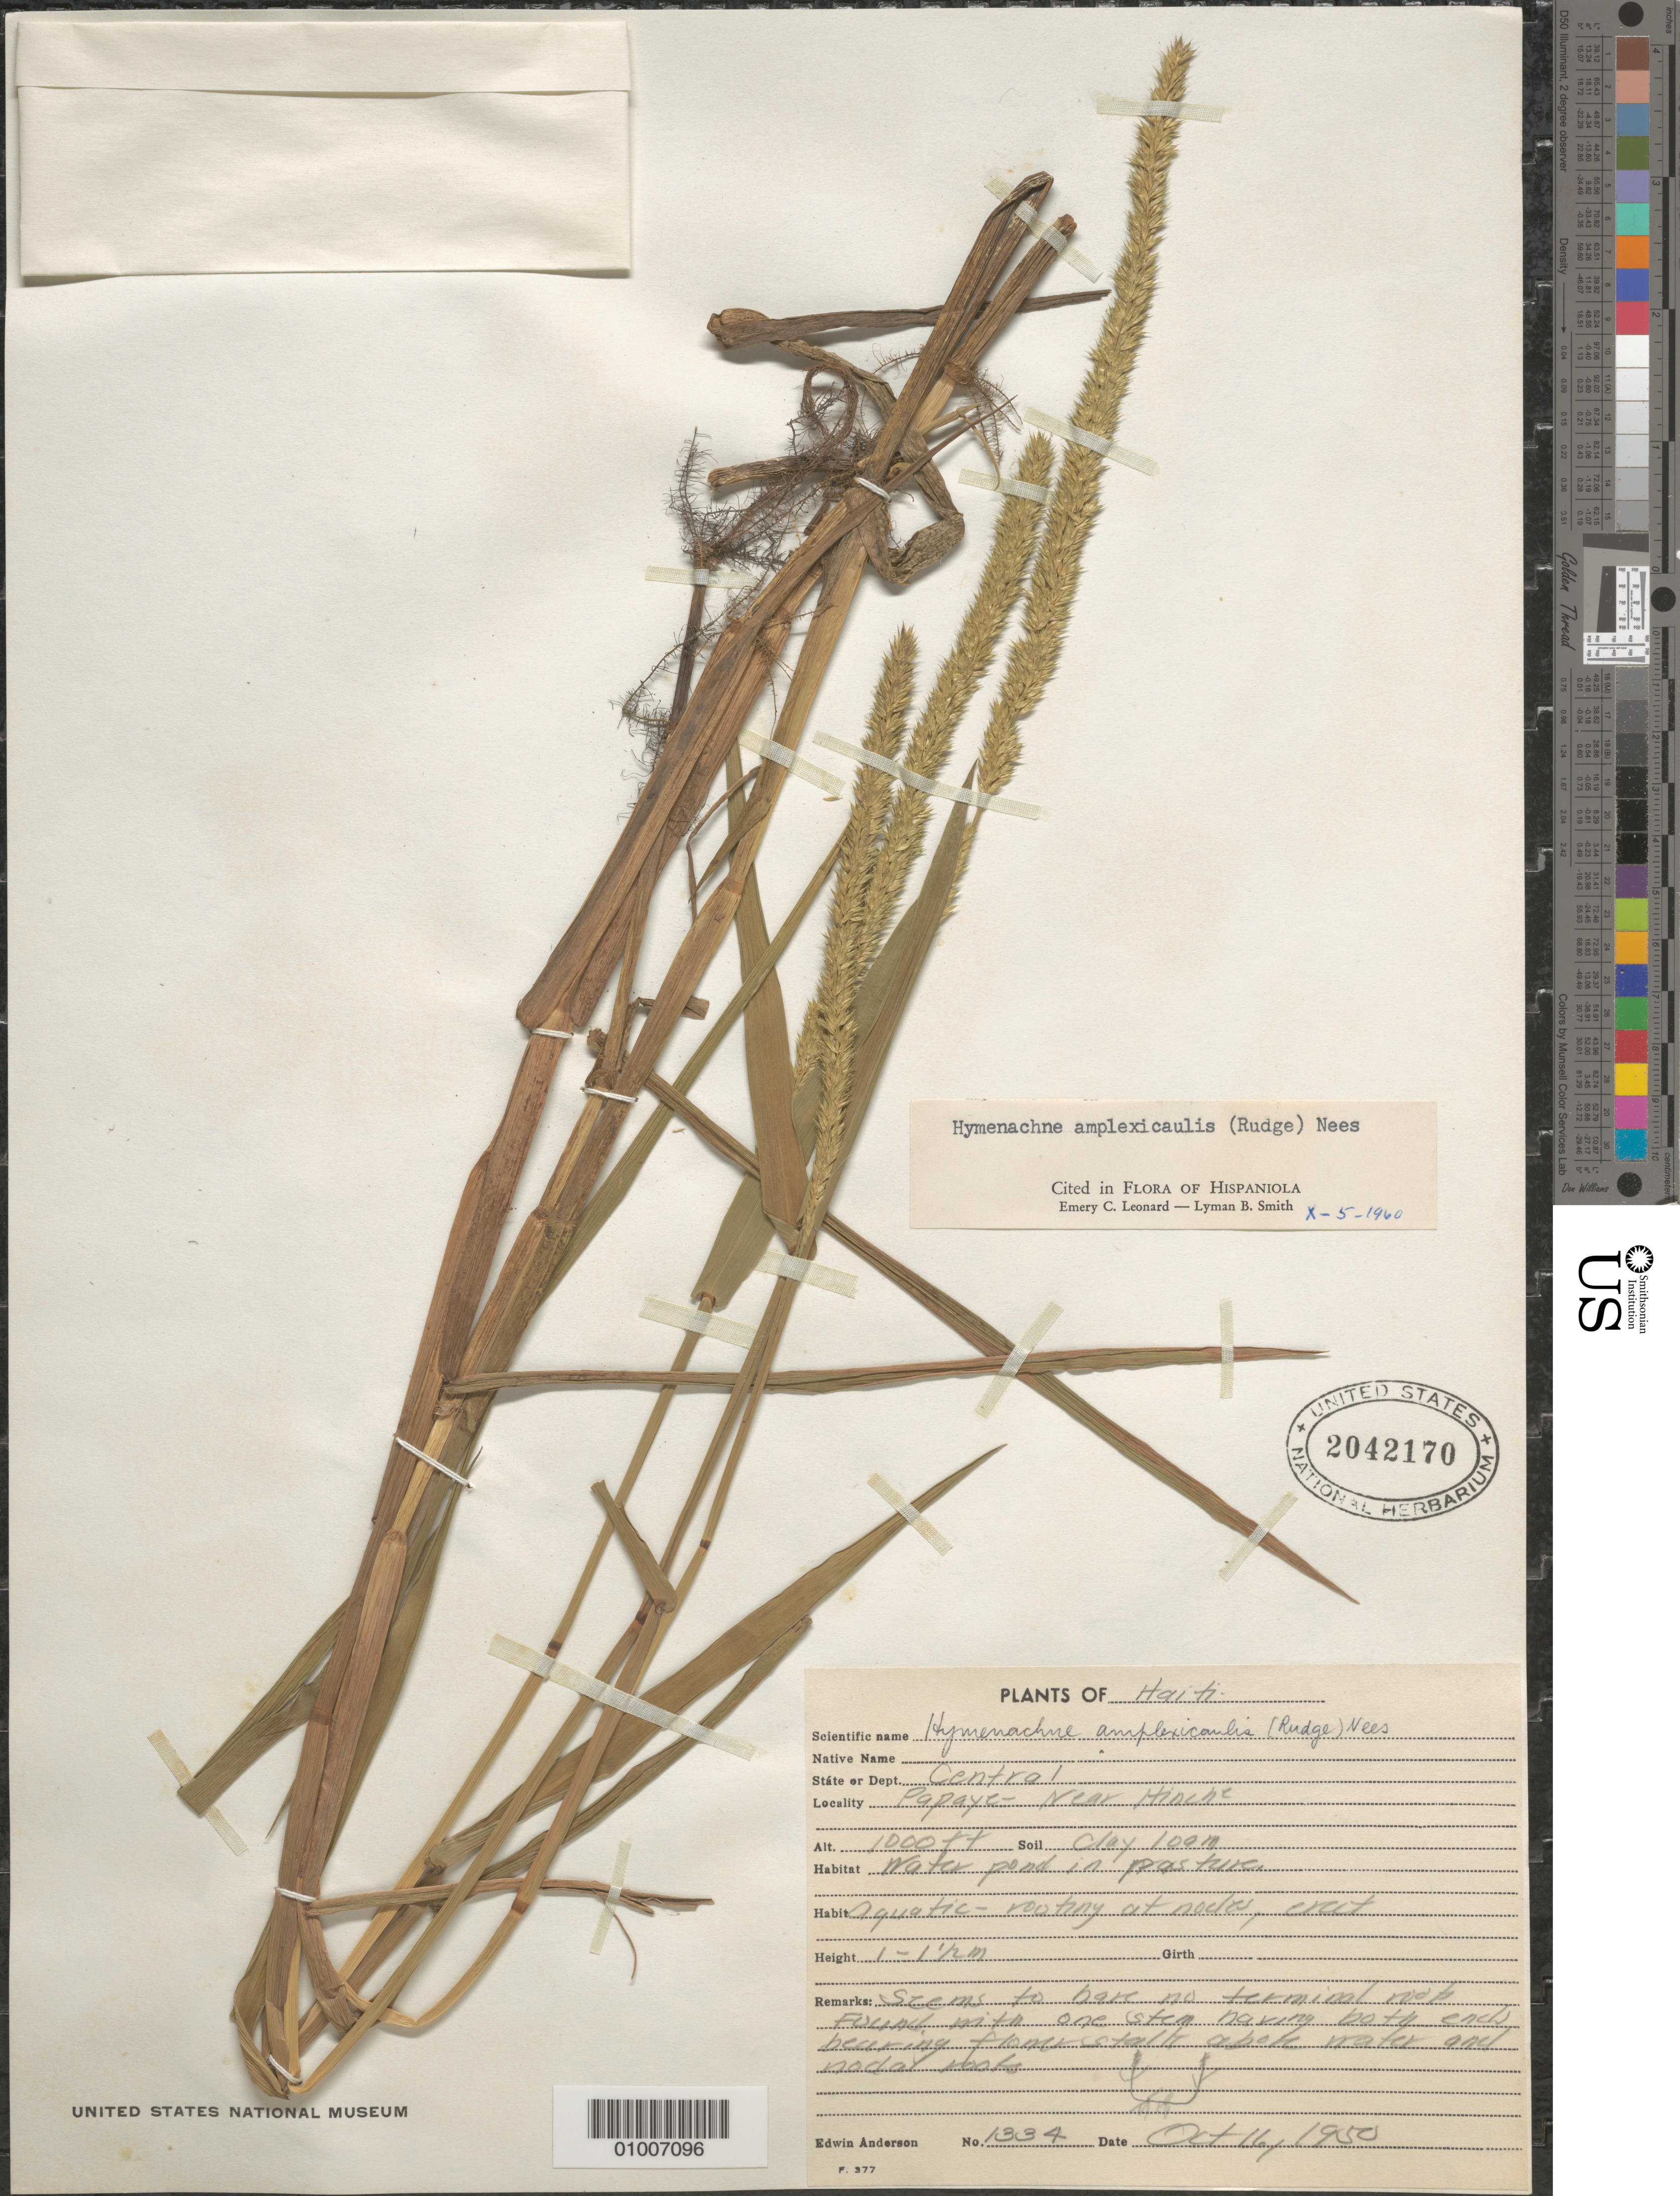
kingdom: Plantae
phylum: Tracheophyta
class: Liliopsida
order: Poales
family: Poaceae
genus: Hymenachne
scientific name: Hymenachne amplexicaulis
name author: (Rudge) Nees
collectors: E. Anderson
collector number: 1334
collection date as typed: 16 Oct 1950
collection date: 1950-10-16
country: Haiti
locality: Papaye- near Hinche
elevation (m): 305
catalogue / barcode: US 2042170